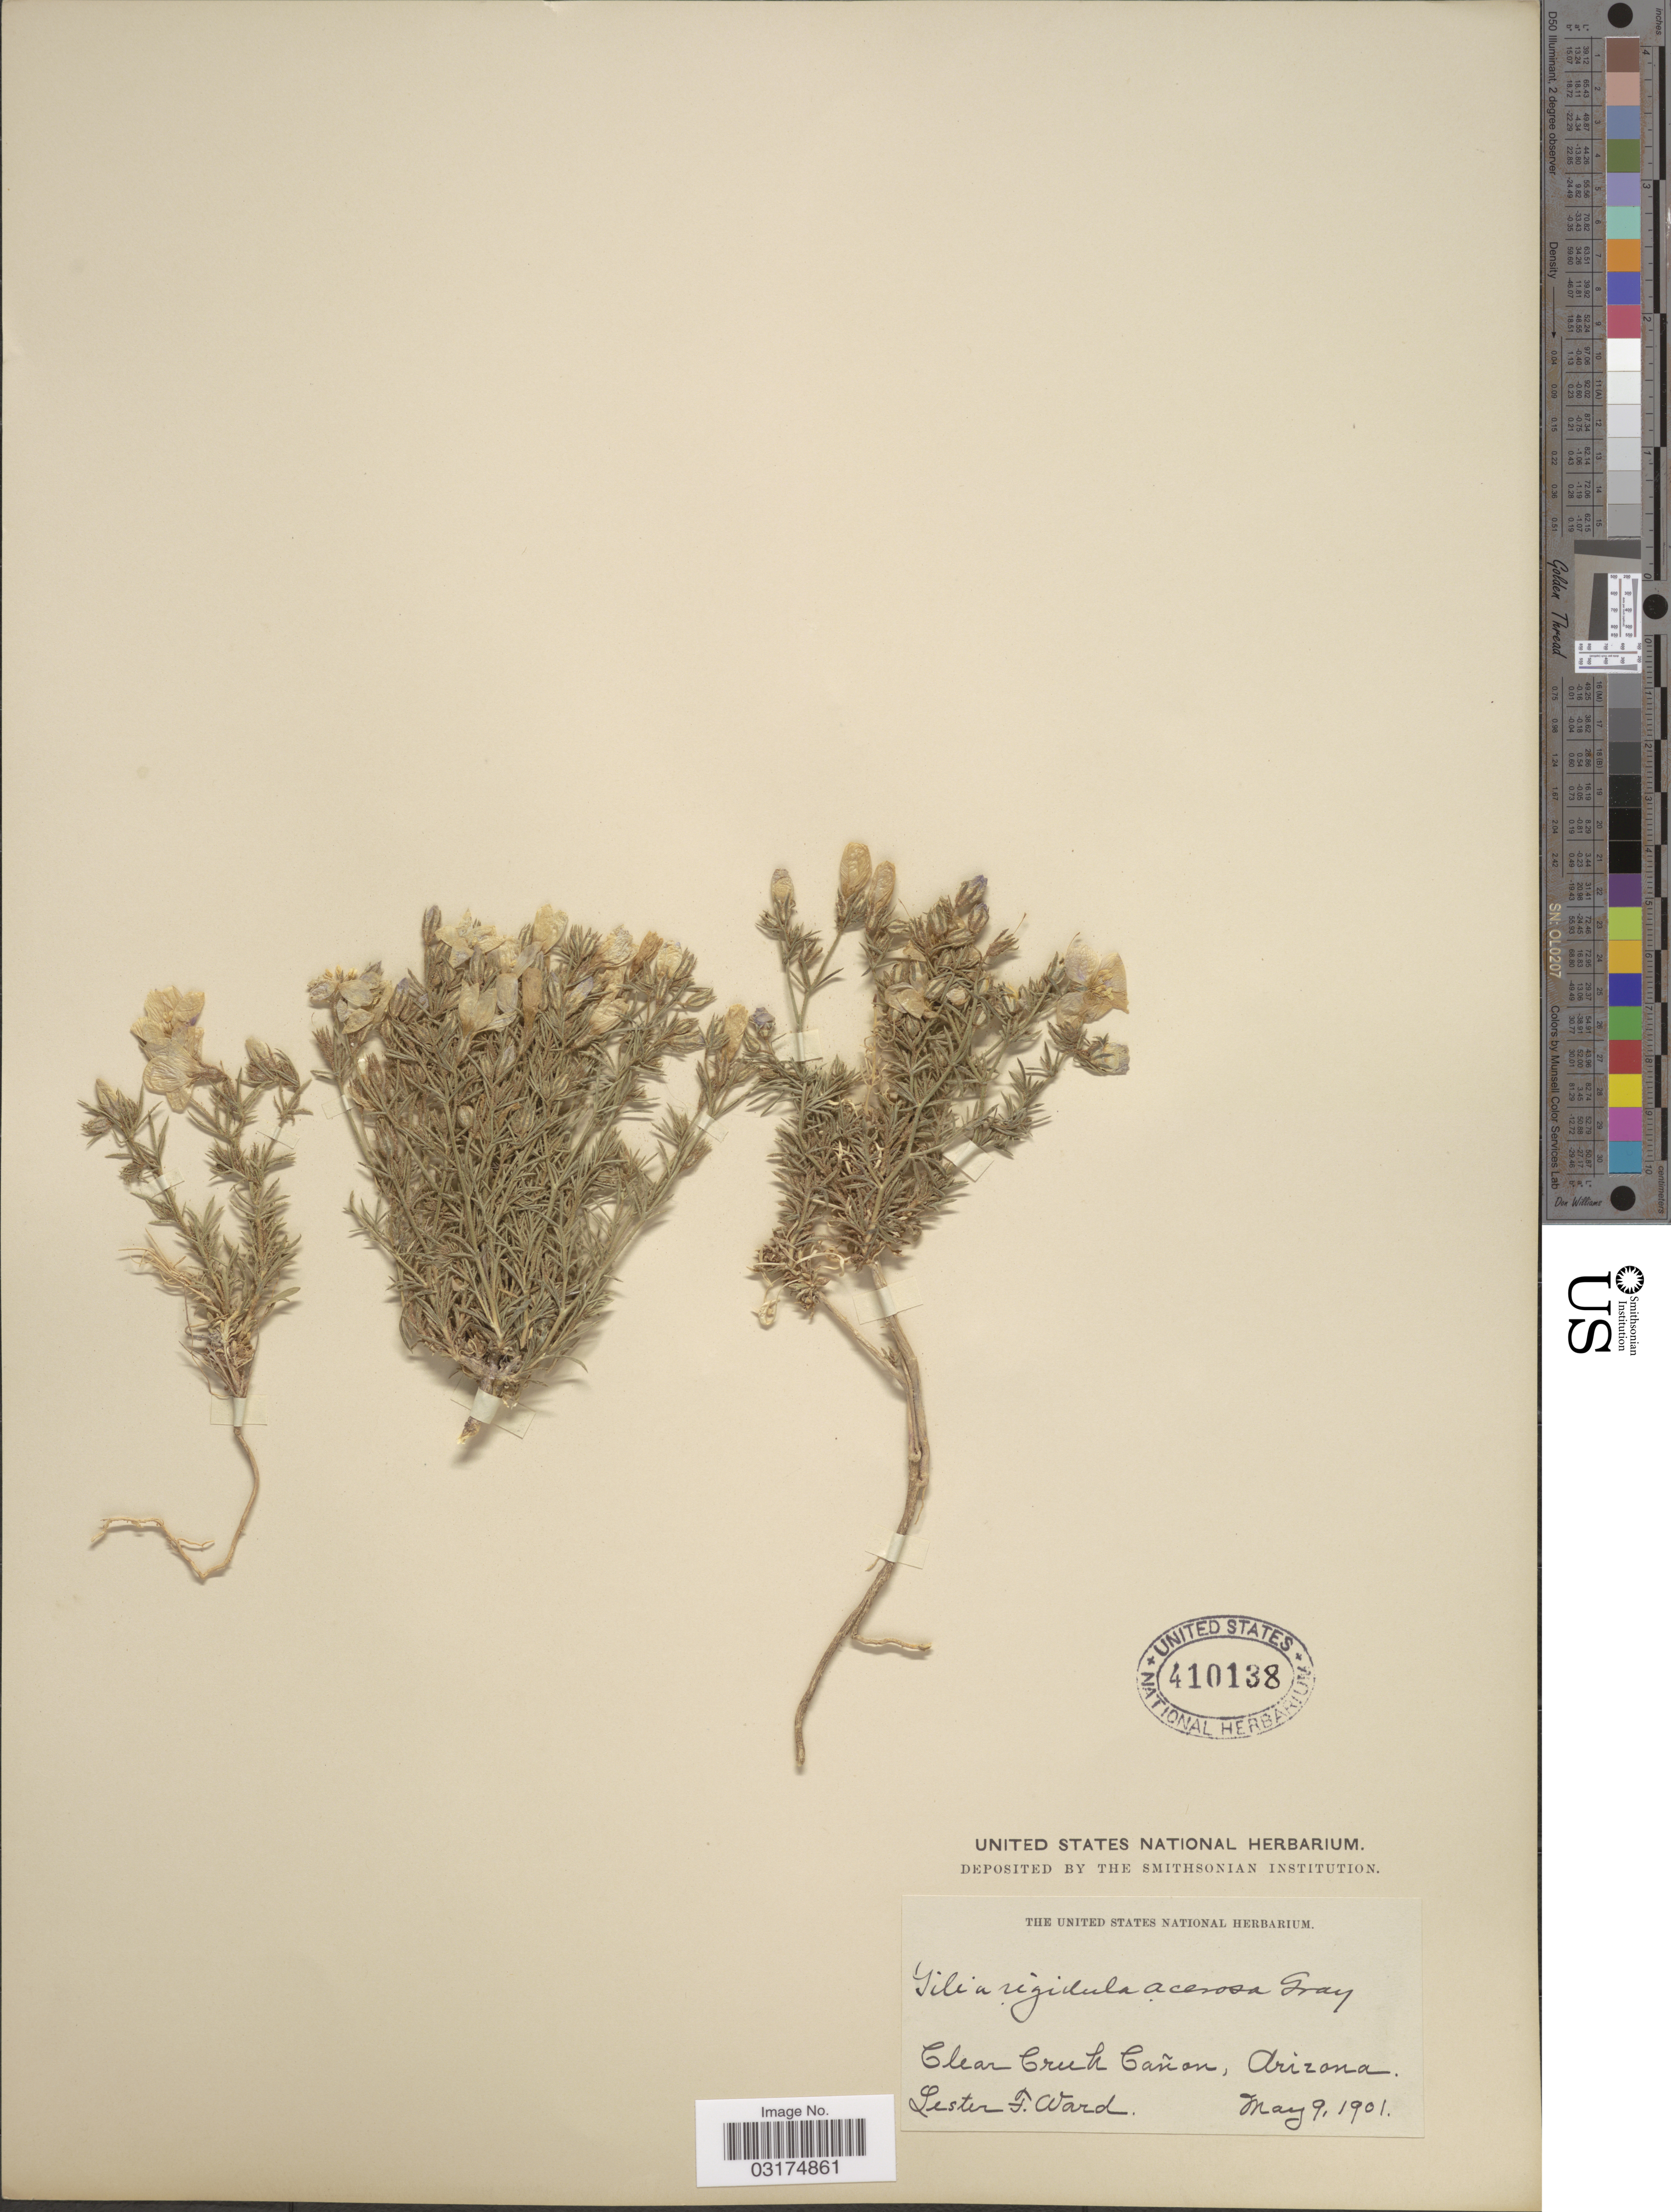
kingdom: Plantae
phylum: Tracheophyta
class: Magnoliopsida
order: Ericales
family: Polemoniaceae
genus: Giliastrum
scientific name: Giliastrum acerosum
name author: (A. Gray) Rydb.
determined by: Strong, Mark T., (BOT), Smithsonian Institution - National Museum of Natural History (UNITED STATES)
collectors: L. F. Ward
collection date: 1901-05-09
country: United States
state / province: Arizona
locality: Clear Creek Cañon.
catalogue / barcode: US 410138